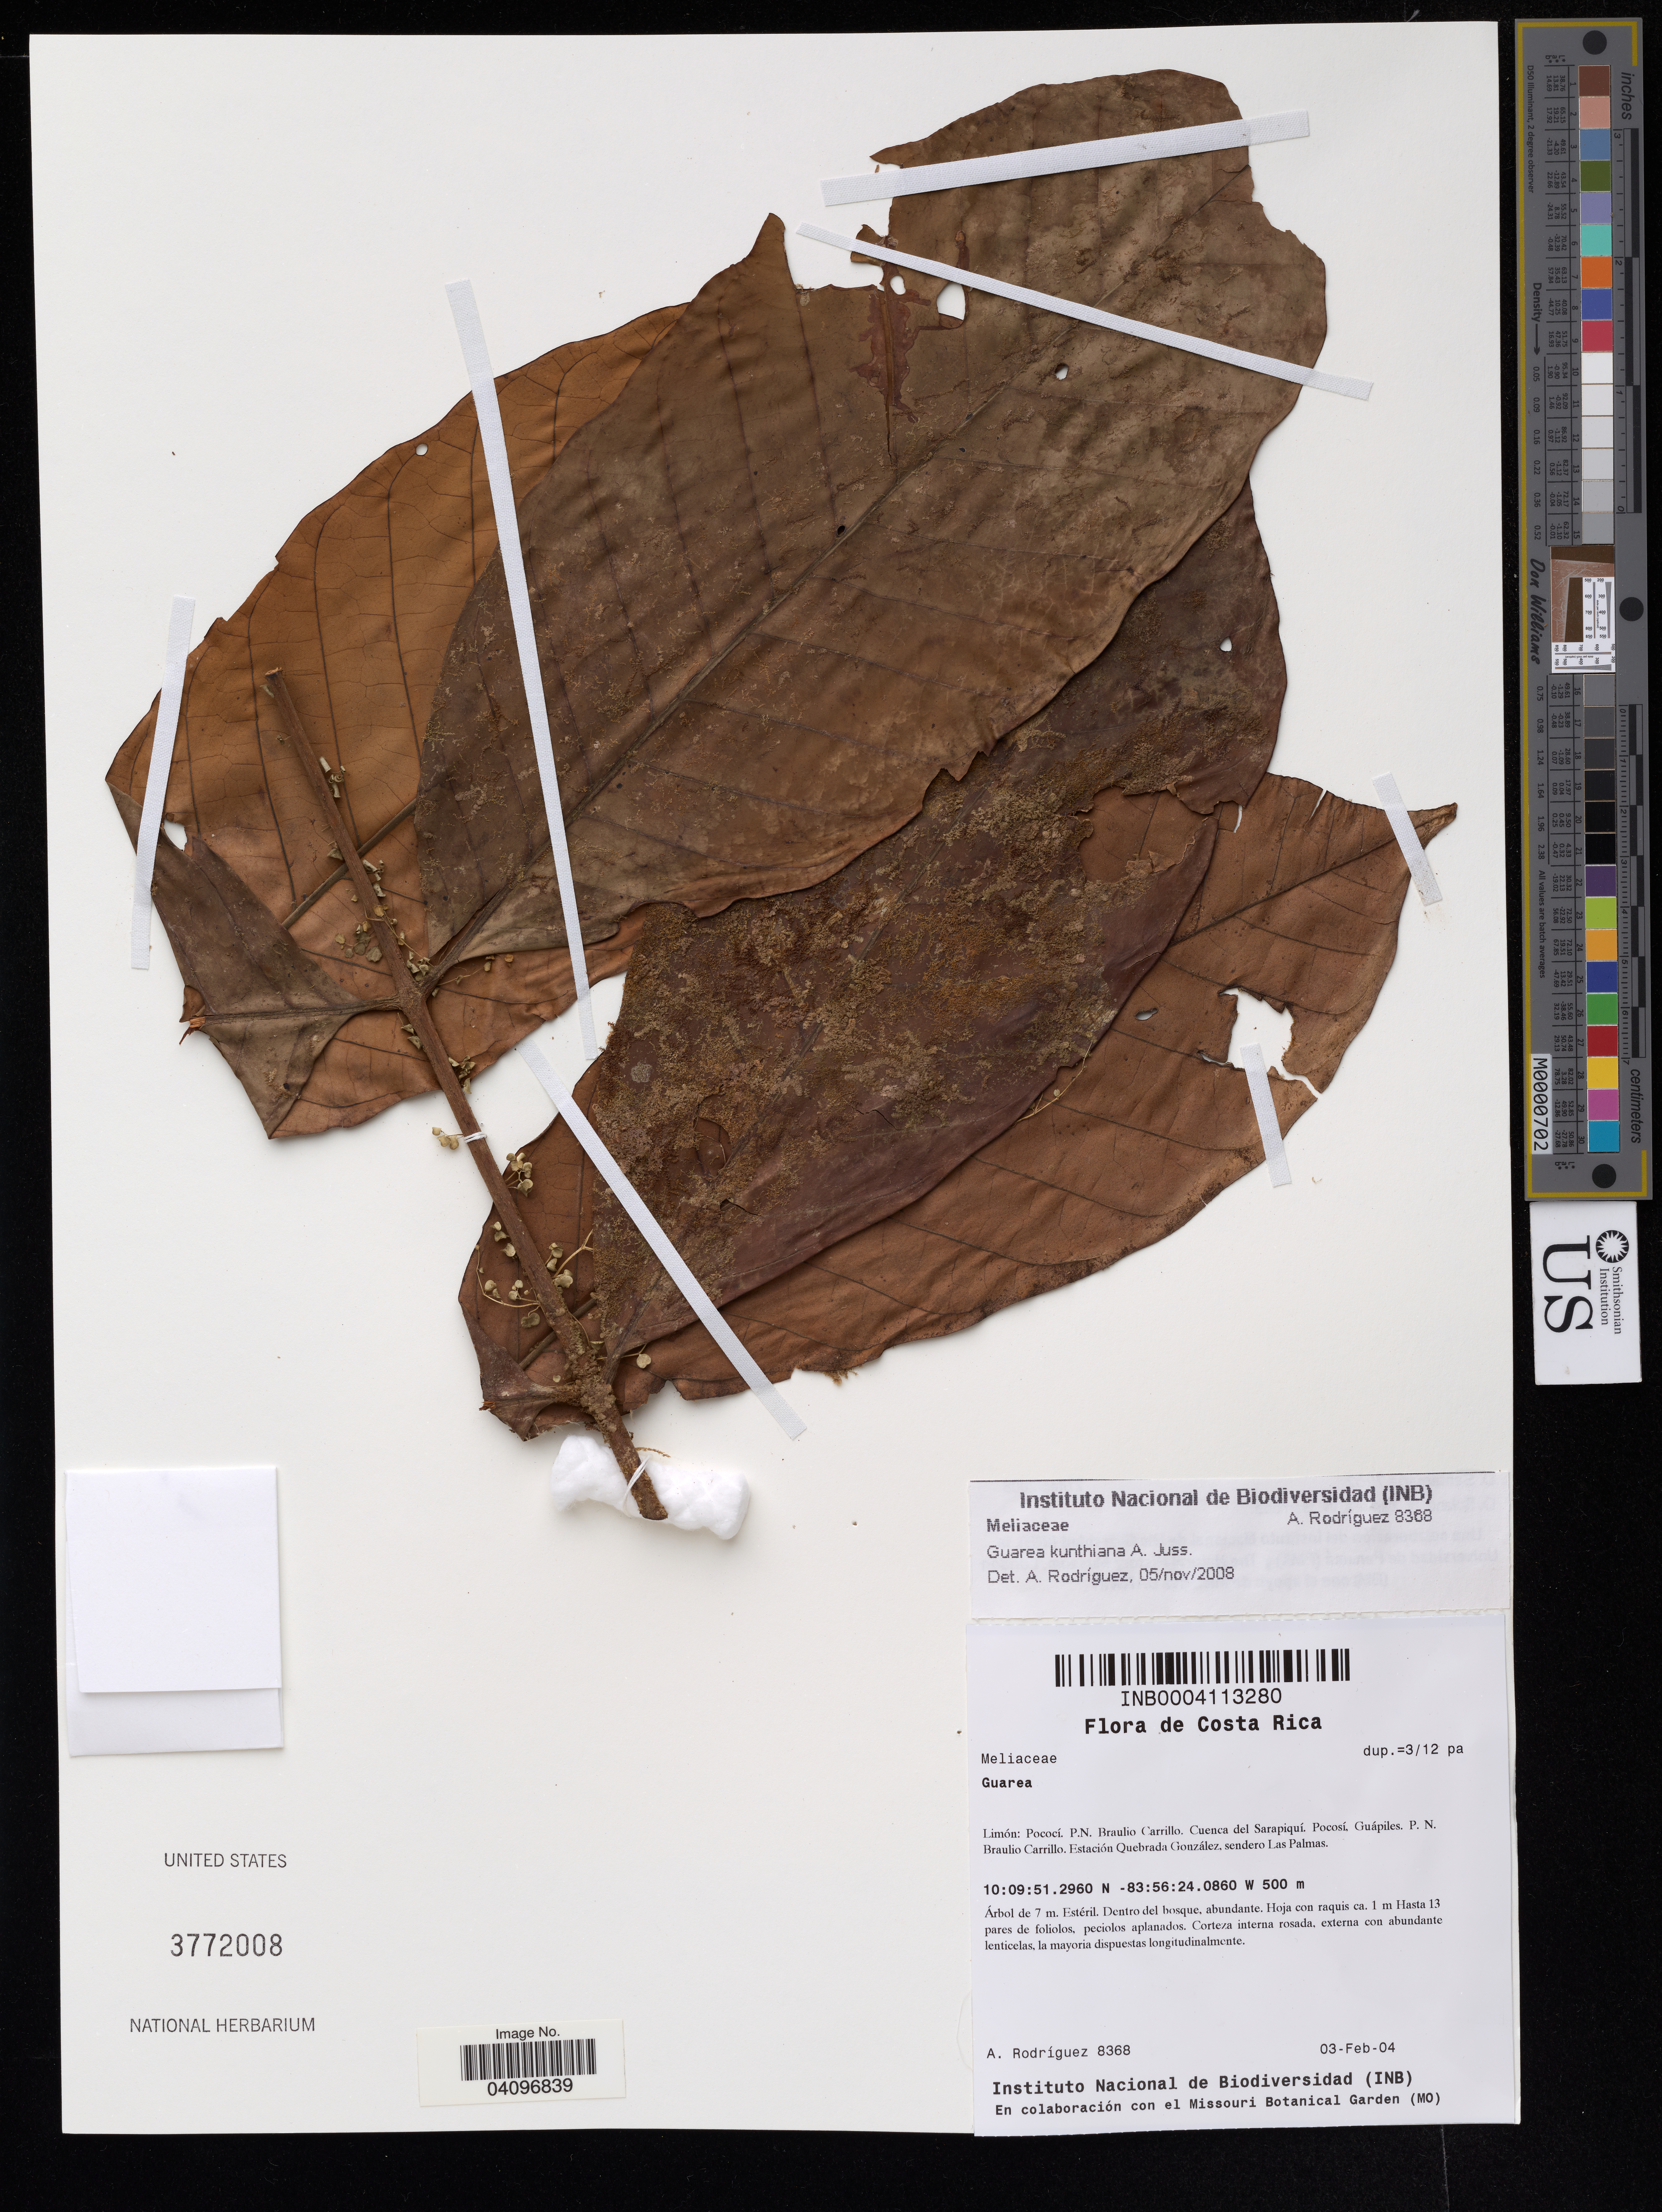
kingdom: Plantae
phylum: Tracheophyta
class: Magnoliopsida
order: Sapindales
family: Meliaceae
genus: Guarea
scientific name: Guarea kunthiana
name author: A. Juss.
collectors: A. Rodríguez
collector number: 8368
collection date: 2004-02-03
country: Costa Rica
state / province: Limón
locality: Pococí. P.N. Braulio Carrillo. Cuenca del Sarapiquí. Pocosí, Guápiles. P. N. Braulio Carrillo. Estación Quebrada González, sendero Las Palmas.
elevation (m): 500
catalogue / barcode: US 3772008